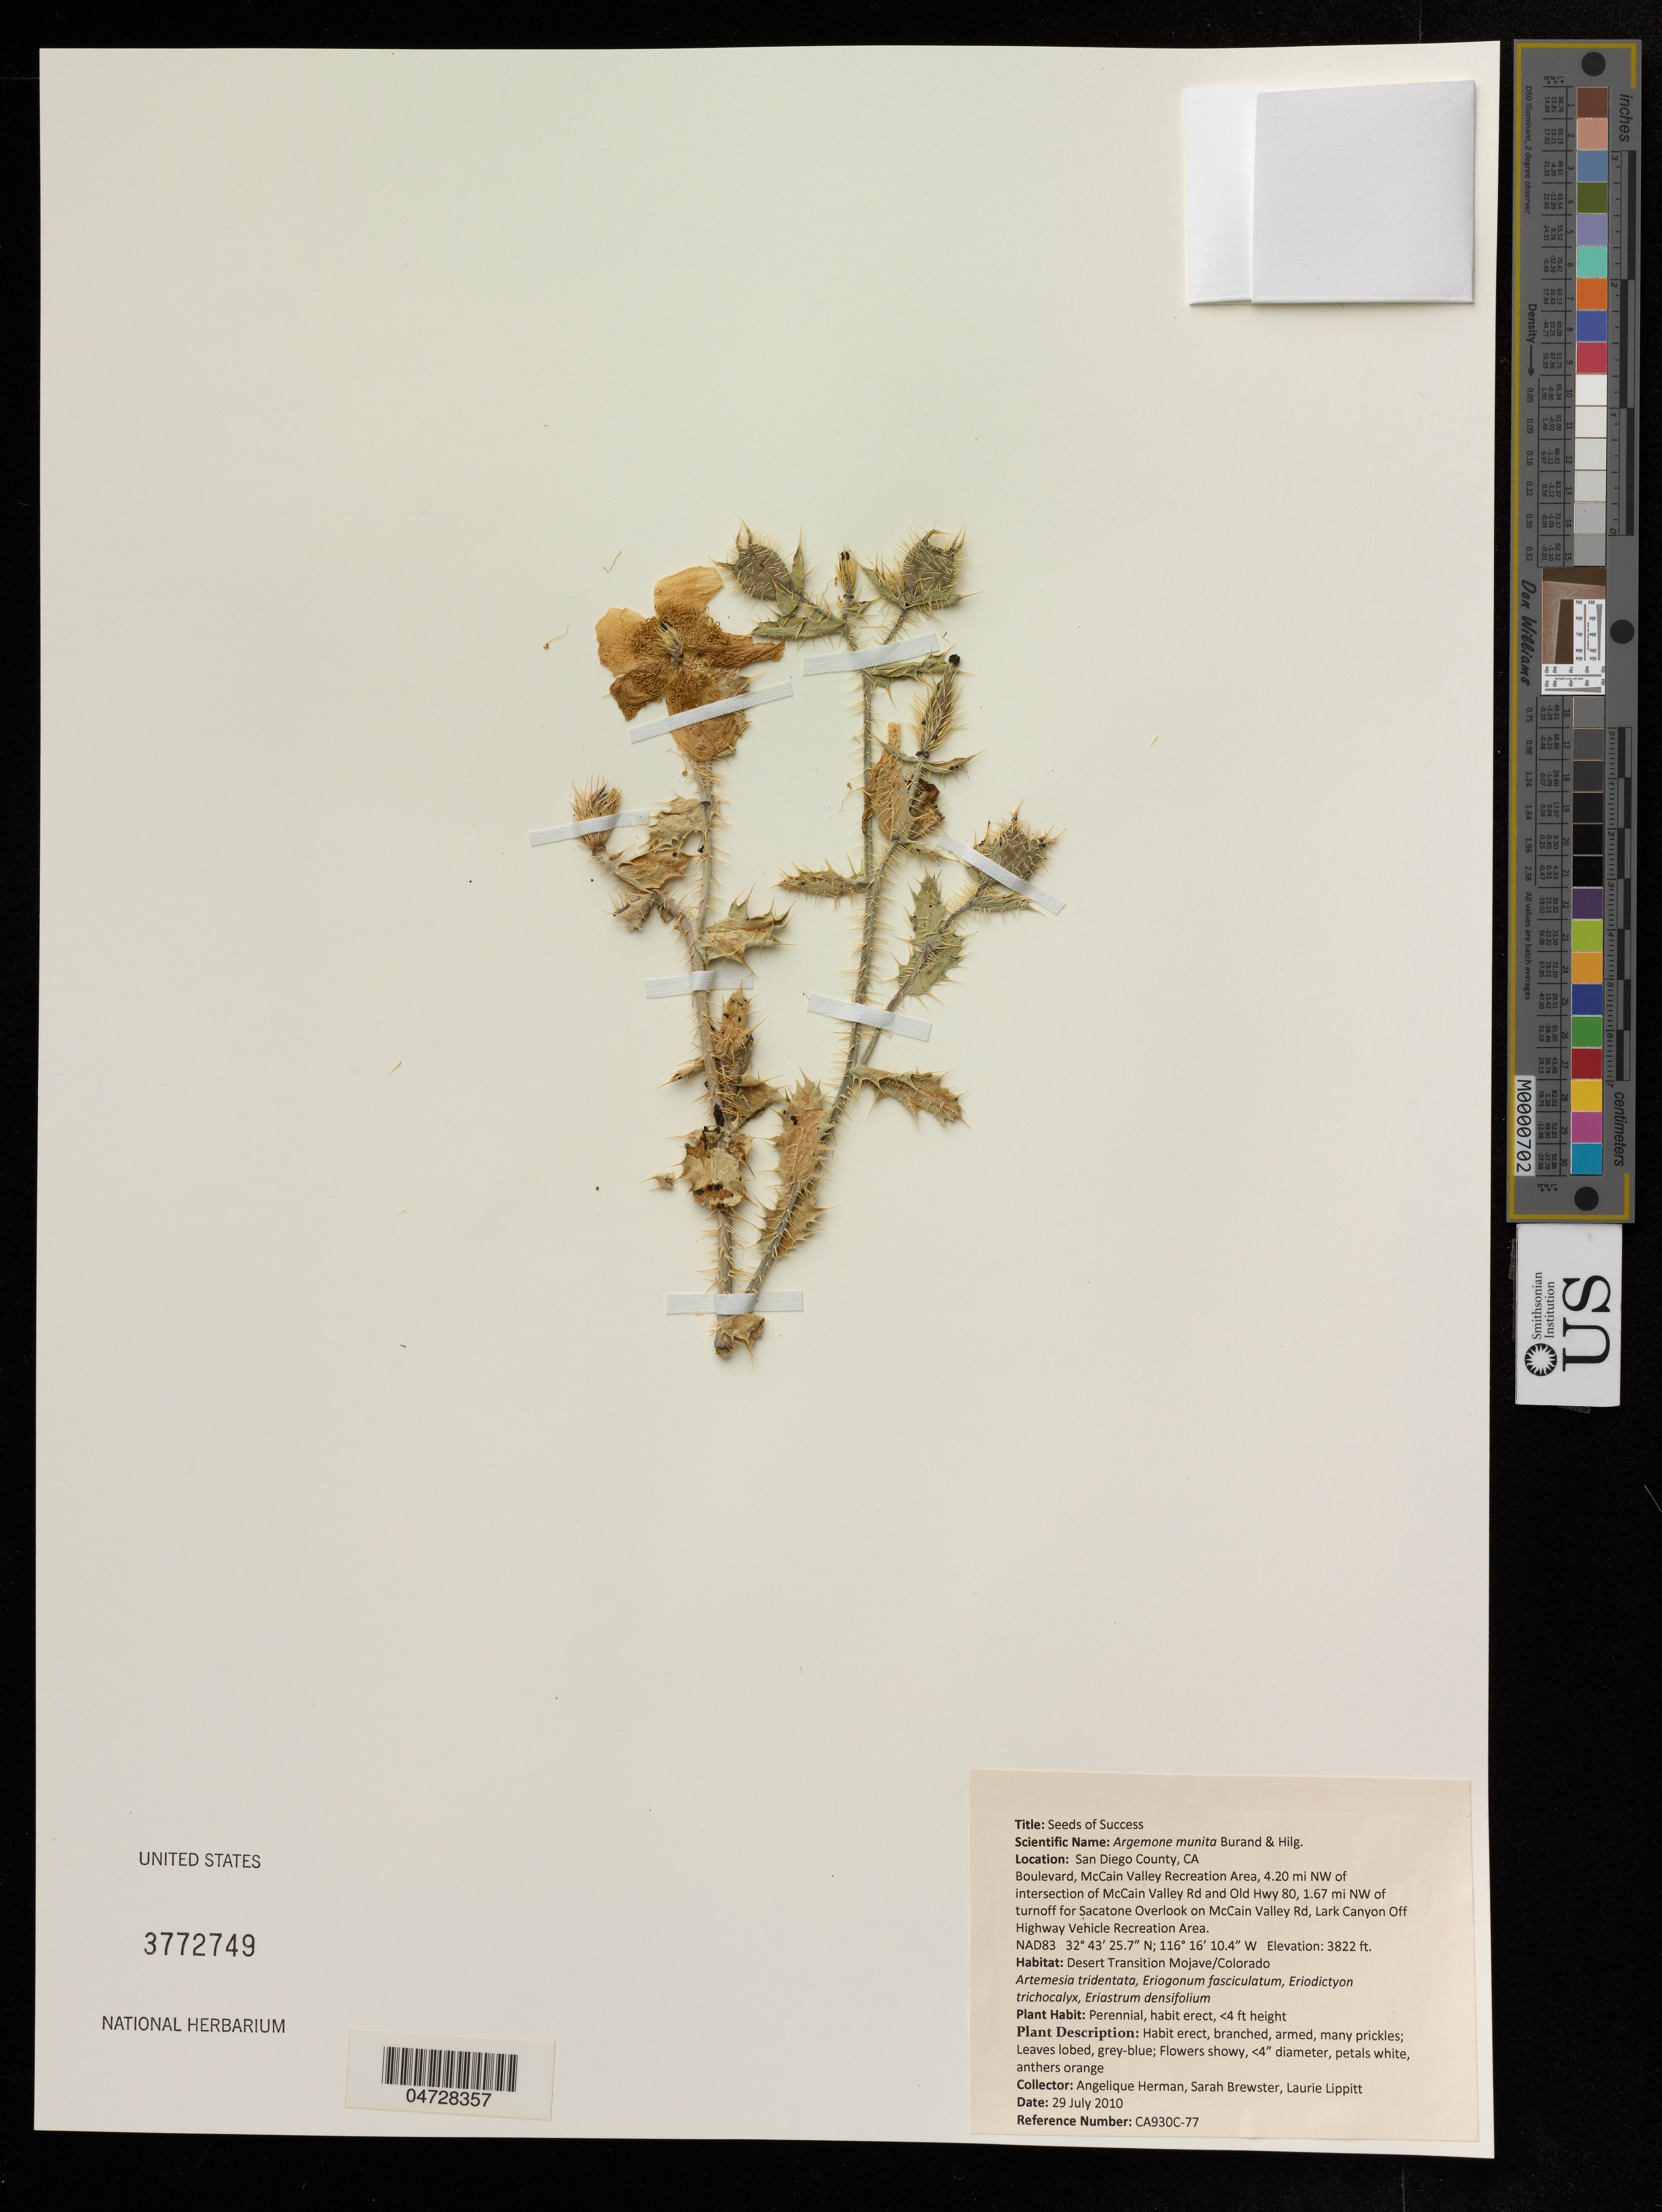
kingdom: Plantae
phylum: Tracheophyta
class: Magnoliopsida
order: Ranunculales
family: Papaveraceae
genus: Argemone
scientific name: Argemone munita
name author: Durand & Hilg.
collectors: A. Herman, S. Brewster & L. Lippitt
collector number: CA930C-77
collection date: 2010-07-29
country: United States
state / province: California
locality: San Diego County, Boulevard, McCain Valley Rd on Old Hwy 80, 1.67 mi NW of turnoff for Sacatone Overlook on McCain Valley Rd, Lark Canyon Off Highway Vehicle Recreation Area.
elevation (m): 1165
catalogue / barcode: US 3772749